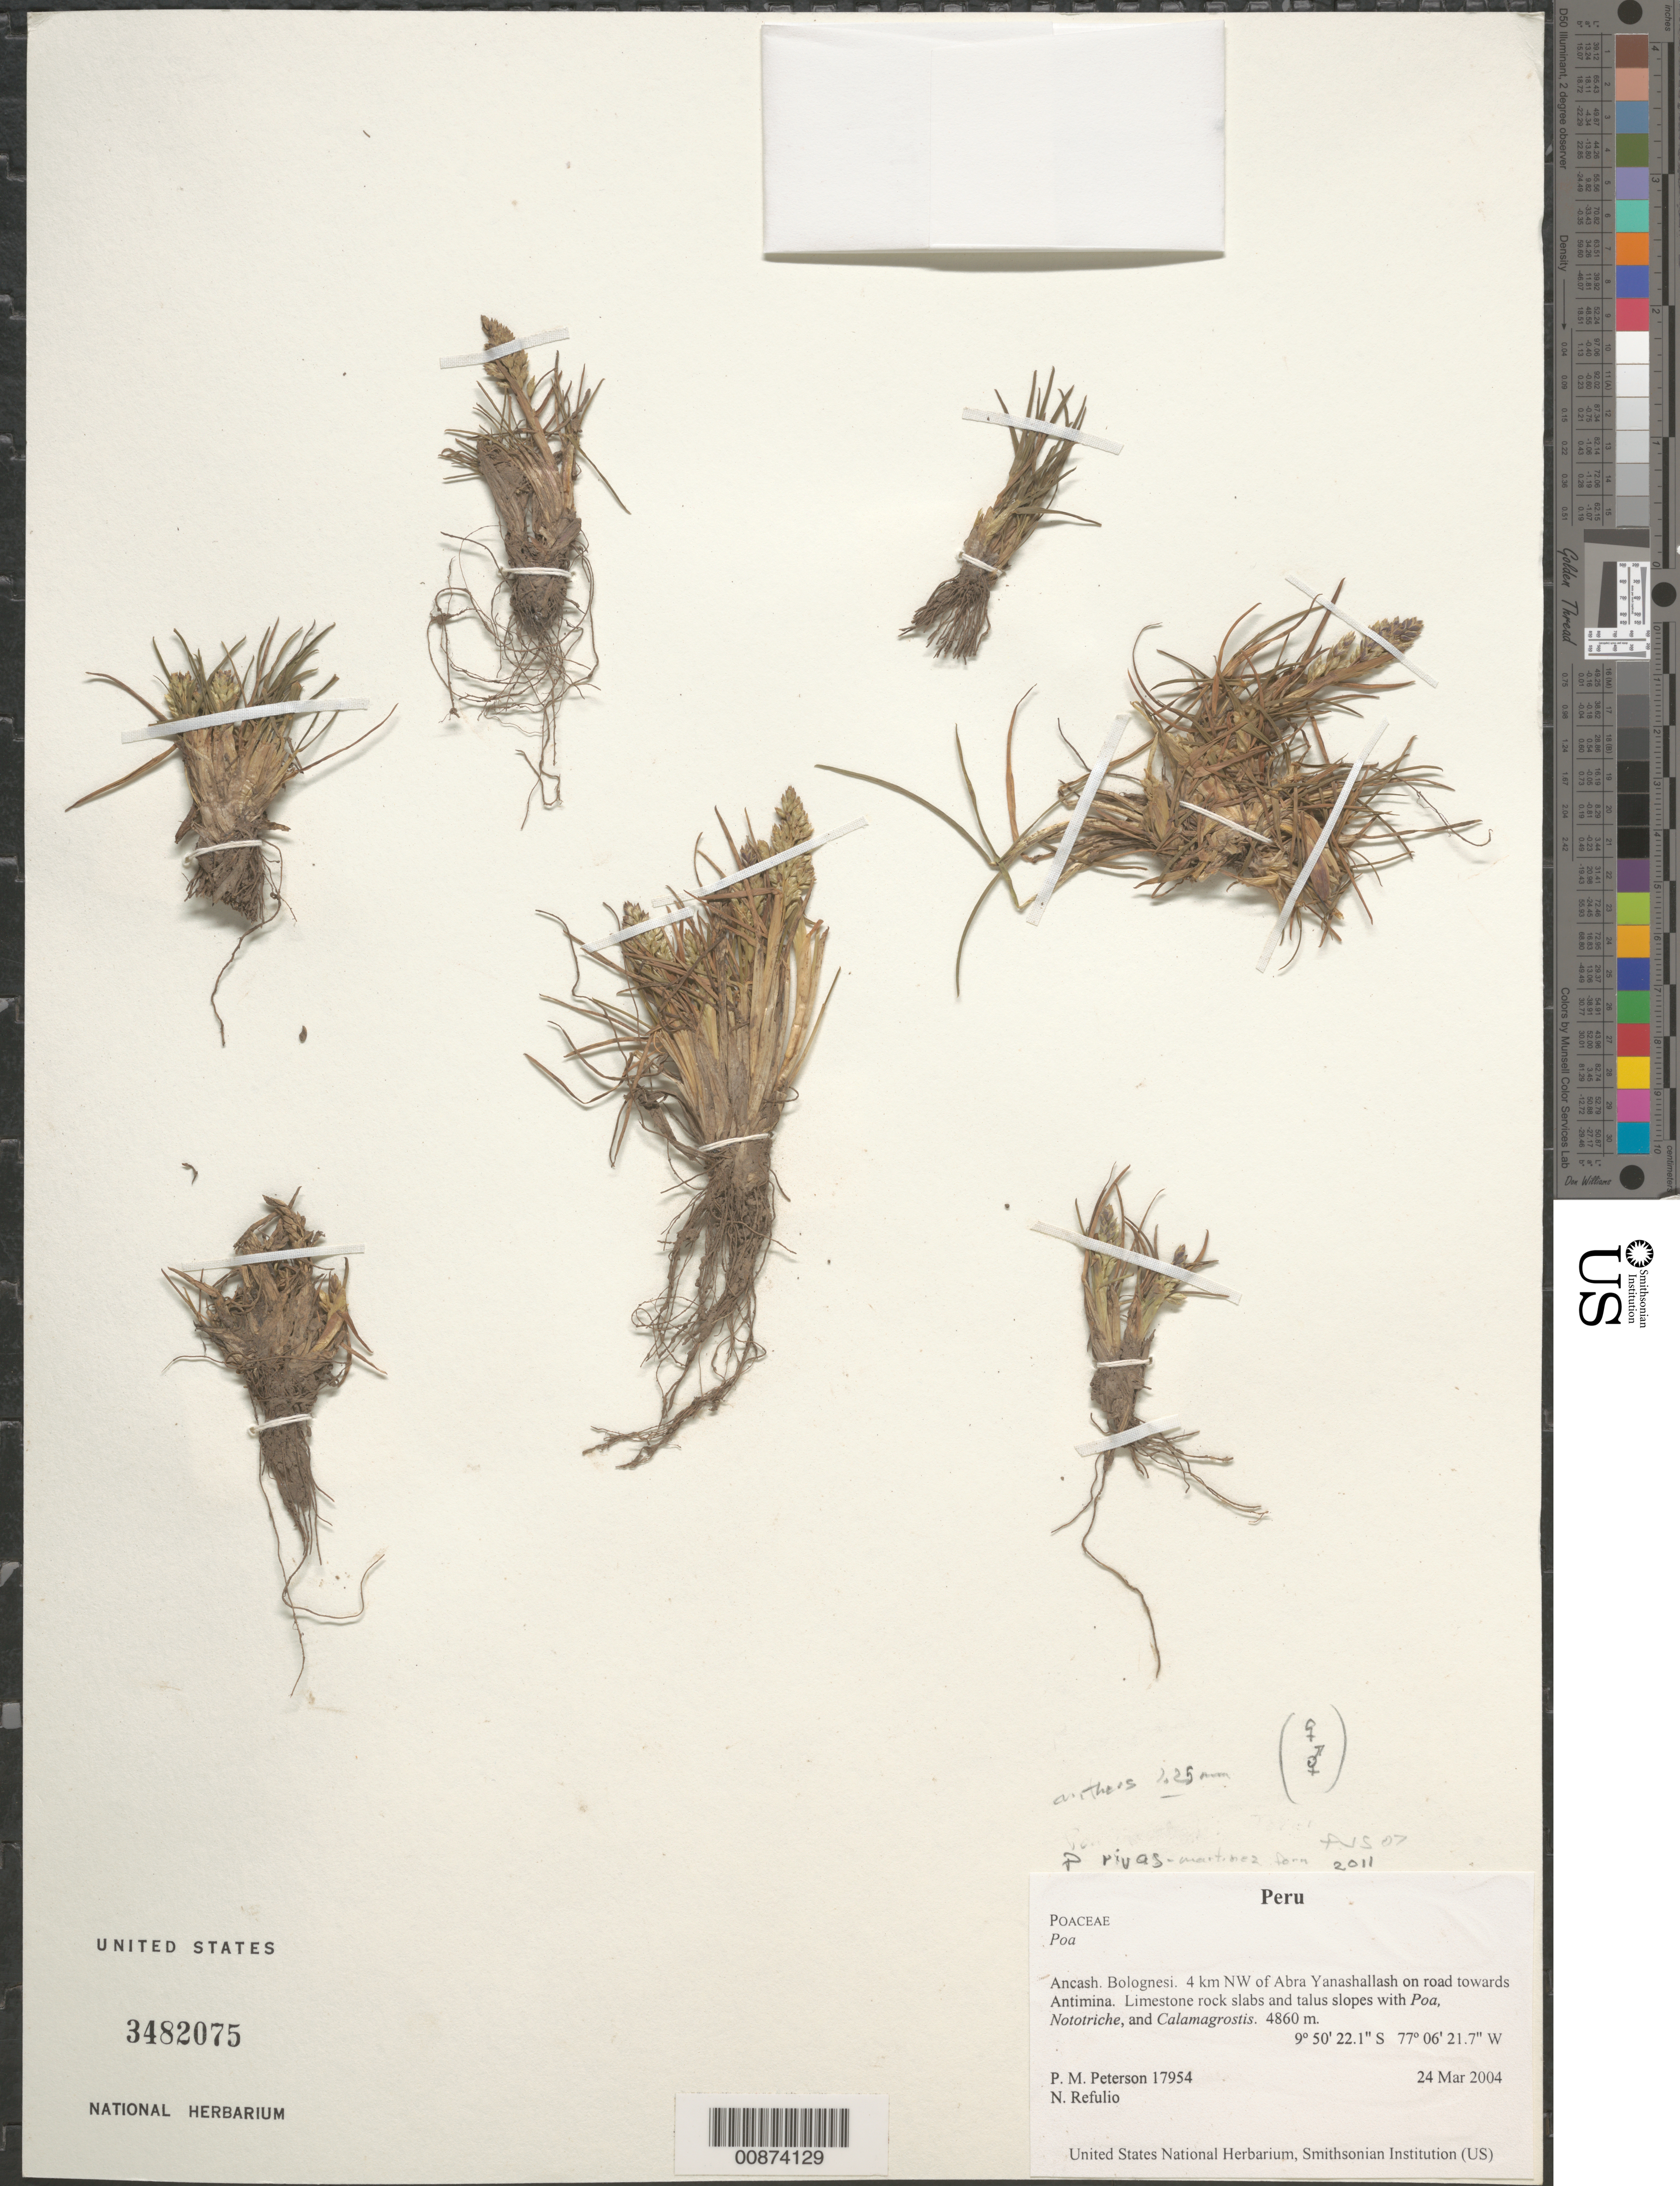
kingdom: Plantae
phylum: Tracheophyta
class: Liliopsida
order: Poales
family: Poaceae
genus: Poa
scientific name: Poa rivas-martinezii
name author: Tovar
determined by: Soreng, Robert J., Research Associate (BOT), Smithsonian Institution - National Museum of Natural History (UNITED STATES)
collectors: P. M. Peterson & N. Refulio-Rodríguez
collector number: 17954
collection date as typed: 24 Mar 2004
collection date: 2004-03-24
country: Peru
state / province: Ancash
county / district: Bolognesi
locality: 4 km NW of Abra Yanashallash on road towards Antimina. Limestone rock slabs and talus slopes with Poa, Nototriche, and Calamagrostis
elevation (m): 4860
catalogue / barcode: US 3482075